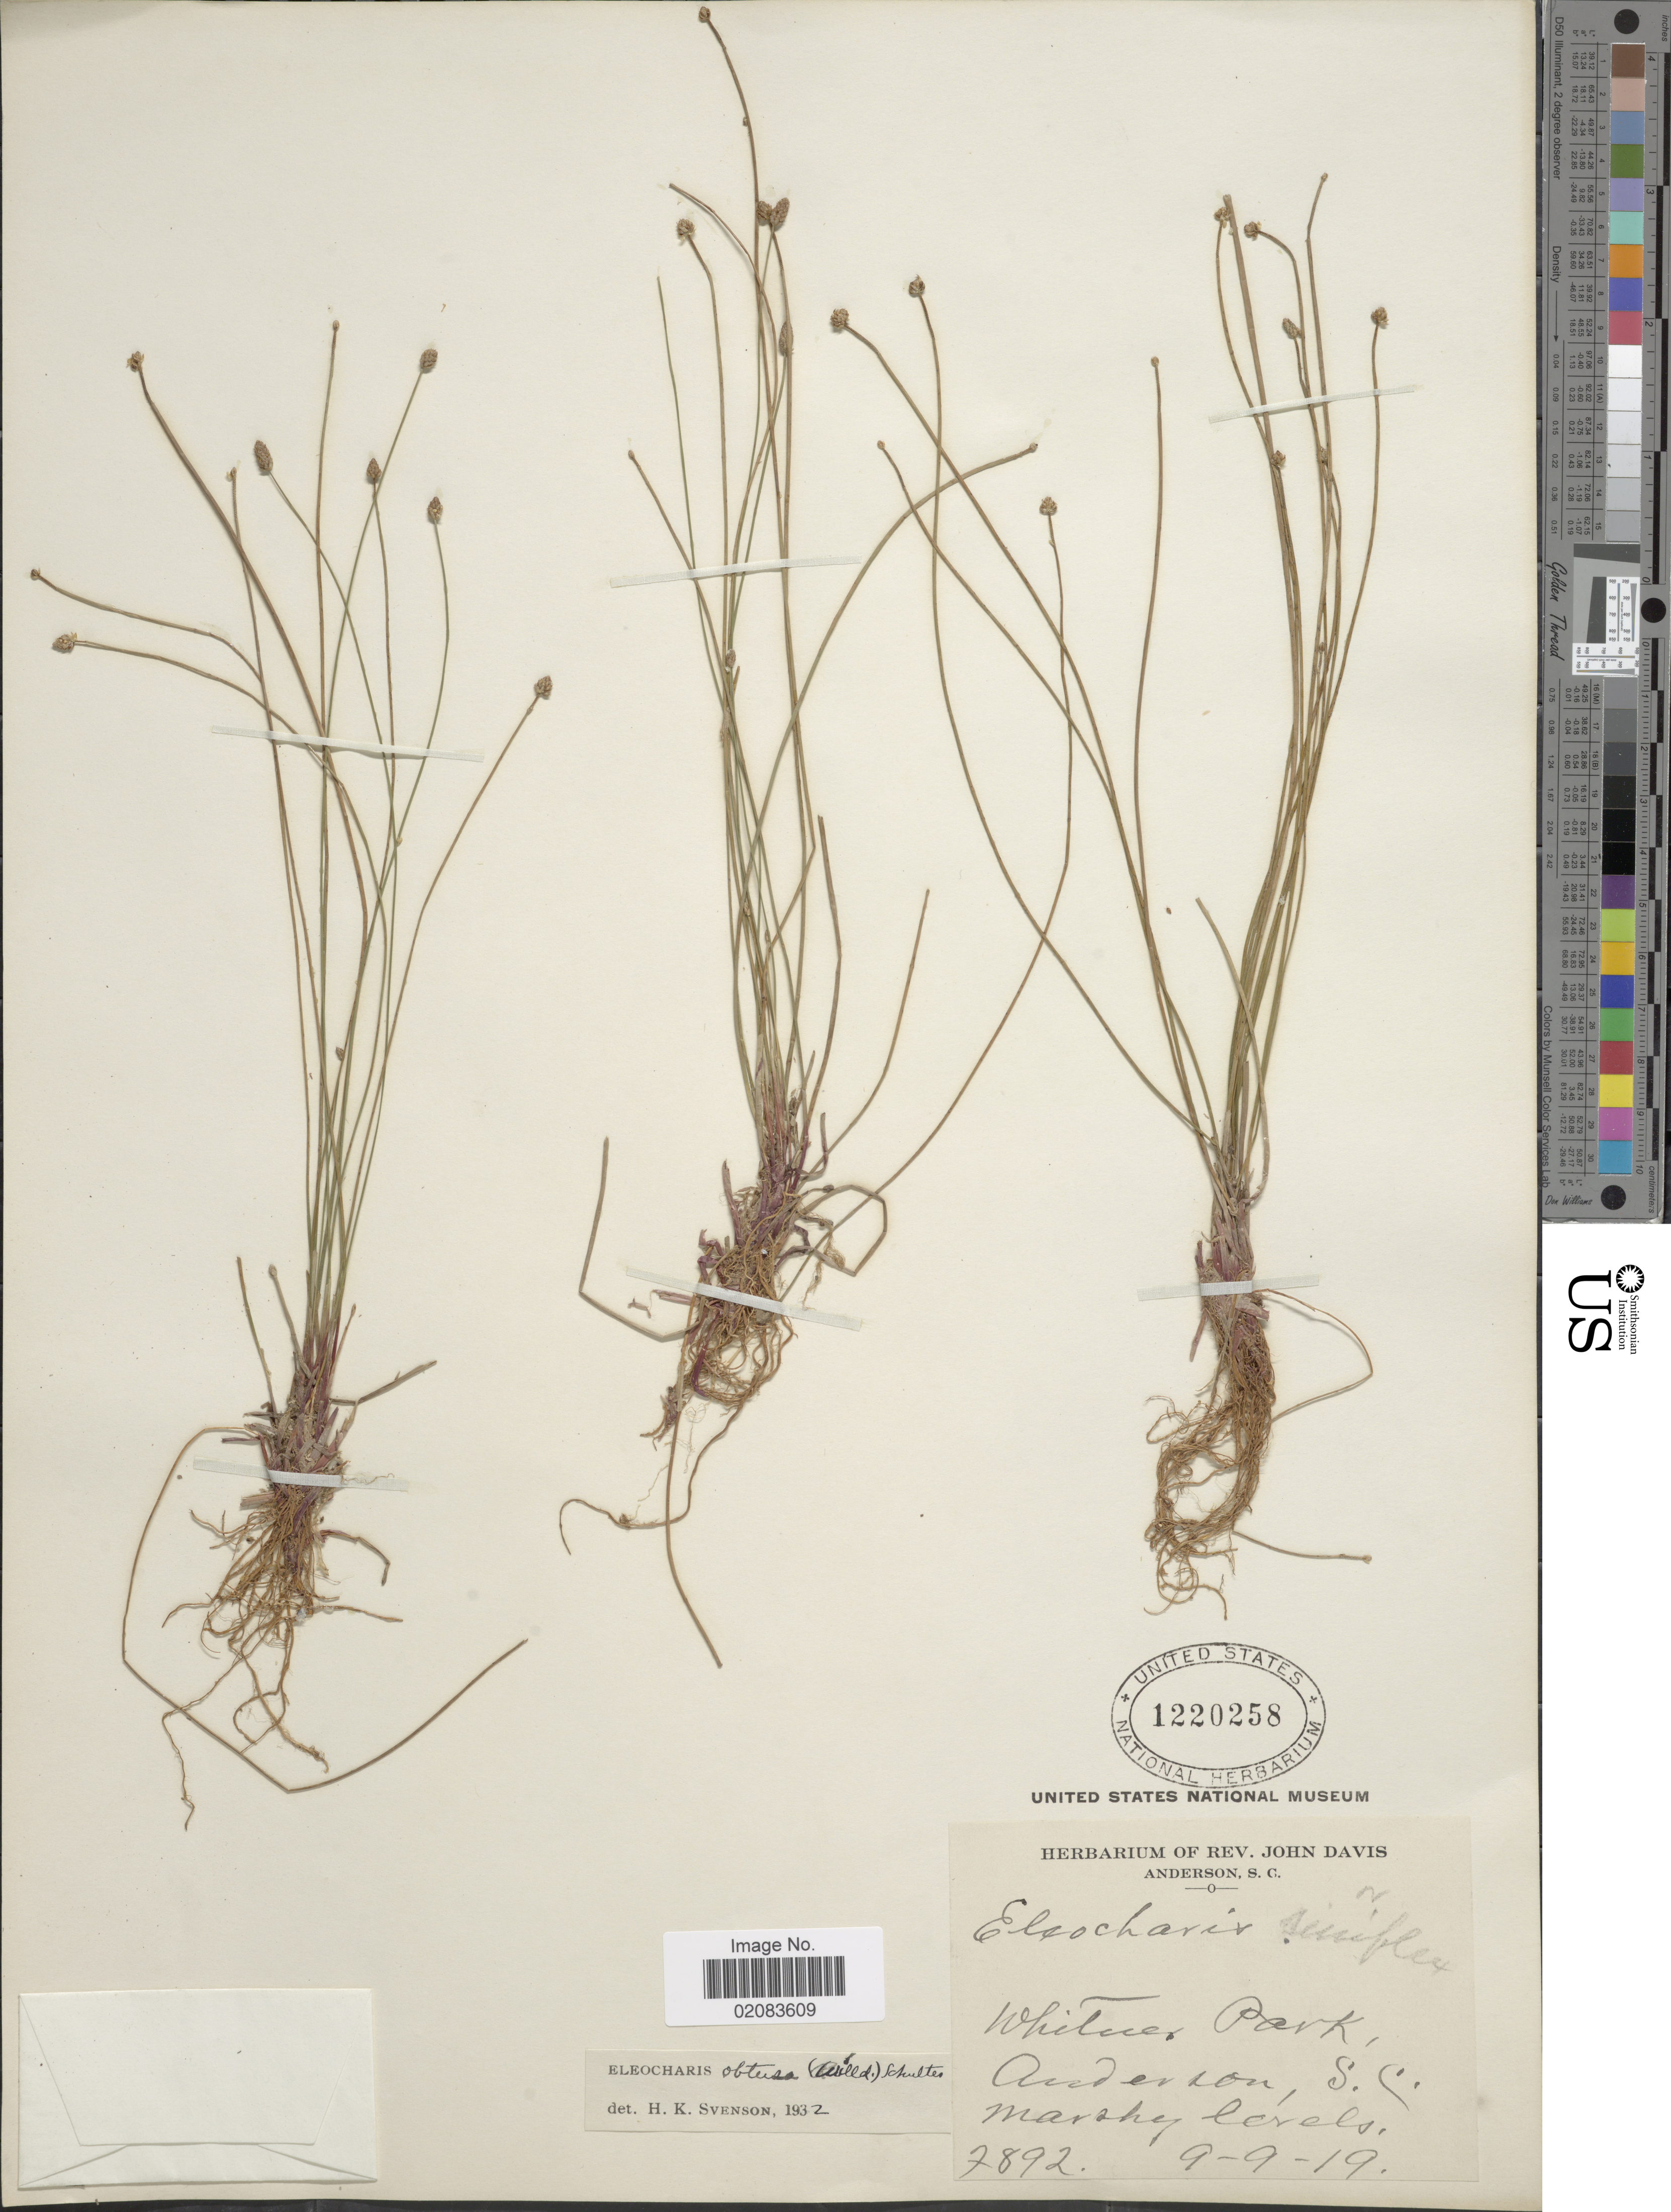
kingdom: Plantae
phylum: Tracheophyta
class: Liliopsida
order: Poales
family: Cyperaceae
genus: Eleocharis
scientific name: Eleocharis obtusa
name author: (Willd.) Schult.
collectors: ex herb. Rev. John Davis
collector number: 7892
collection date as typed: Transcribed d/m/y: 9/9/19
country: United States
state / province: South Carolina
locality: Whitner Park, Anderson, marshy levels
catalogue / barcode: US 1220258